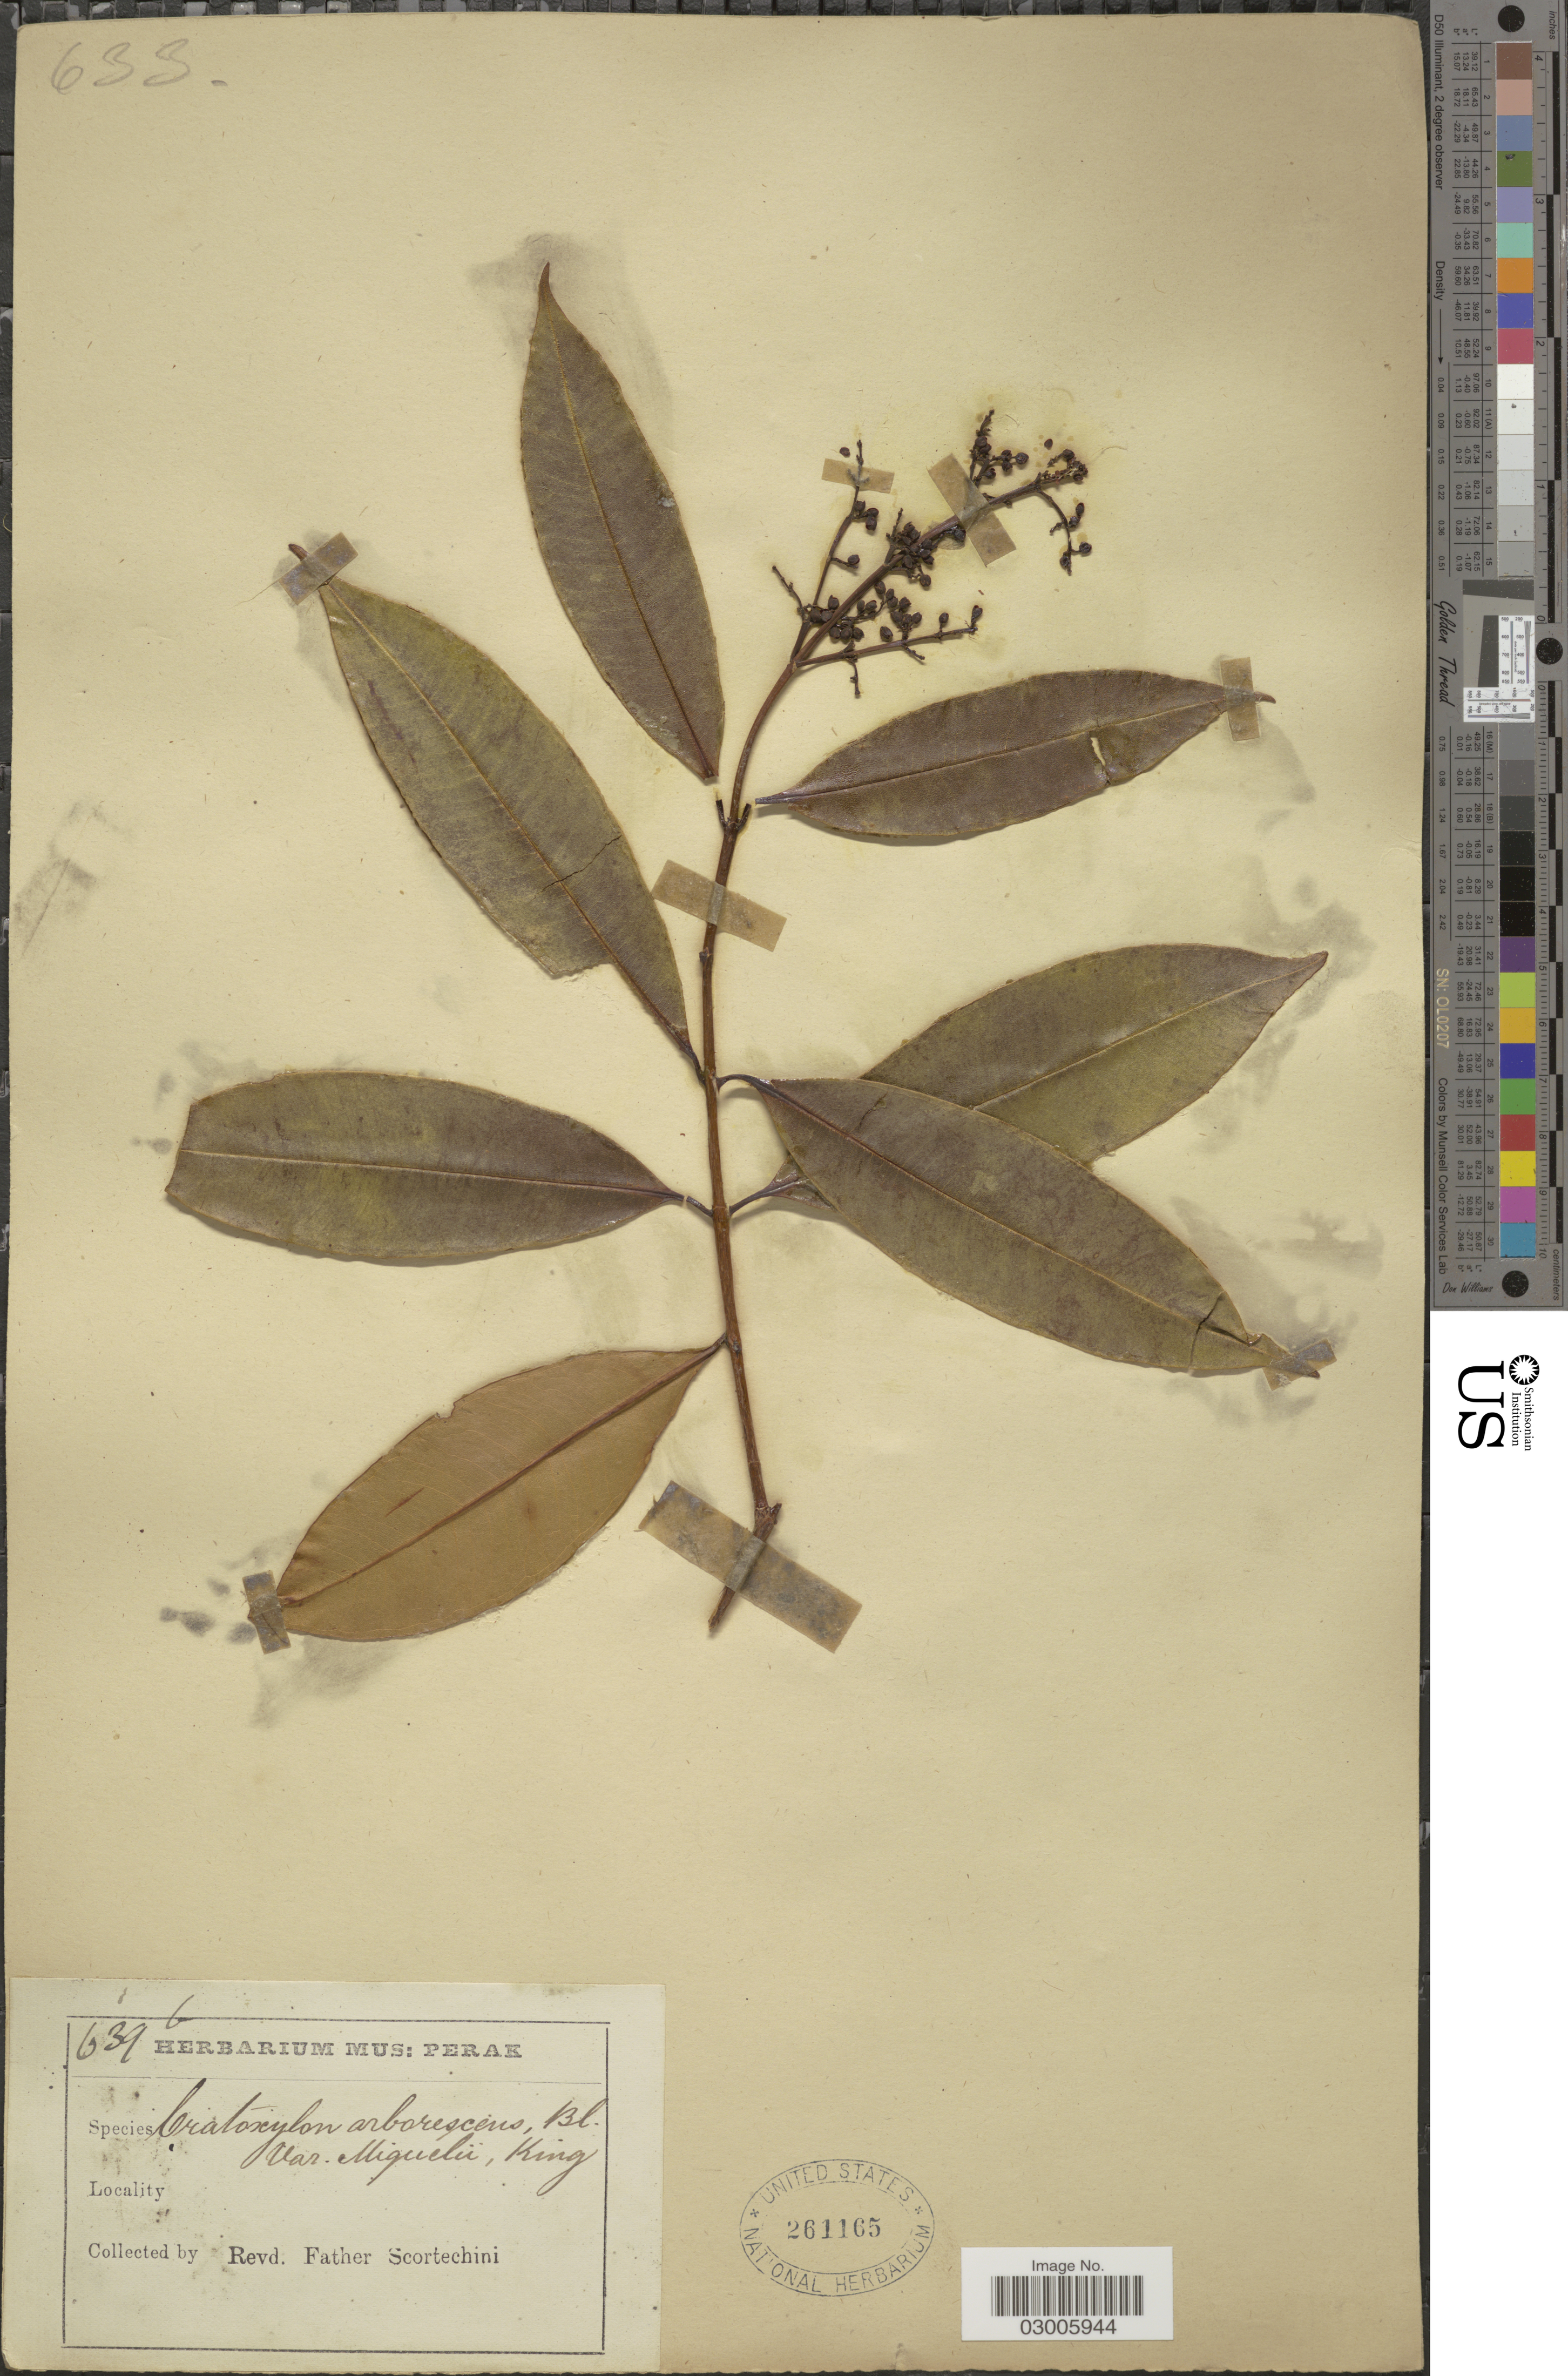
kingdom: Plantae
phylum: Tracheophyta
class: Magnoliopsida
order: Malpighiales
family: Hypericaceae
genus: Cratoxylum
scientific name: Cratoxylum arborescens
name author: (Vahl) Blume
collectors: Fr. Scortechini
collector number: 639b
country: Malaysia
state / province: Perak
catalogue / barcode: US 261165